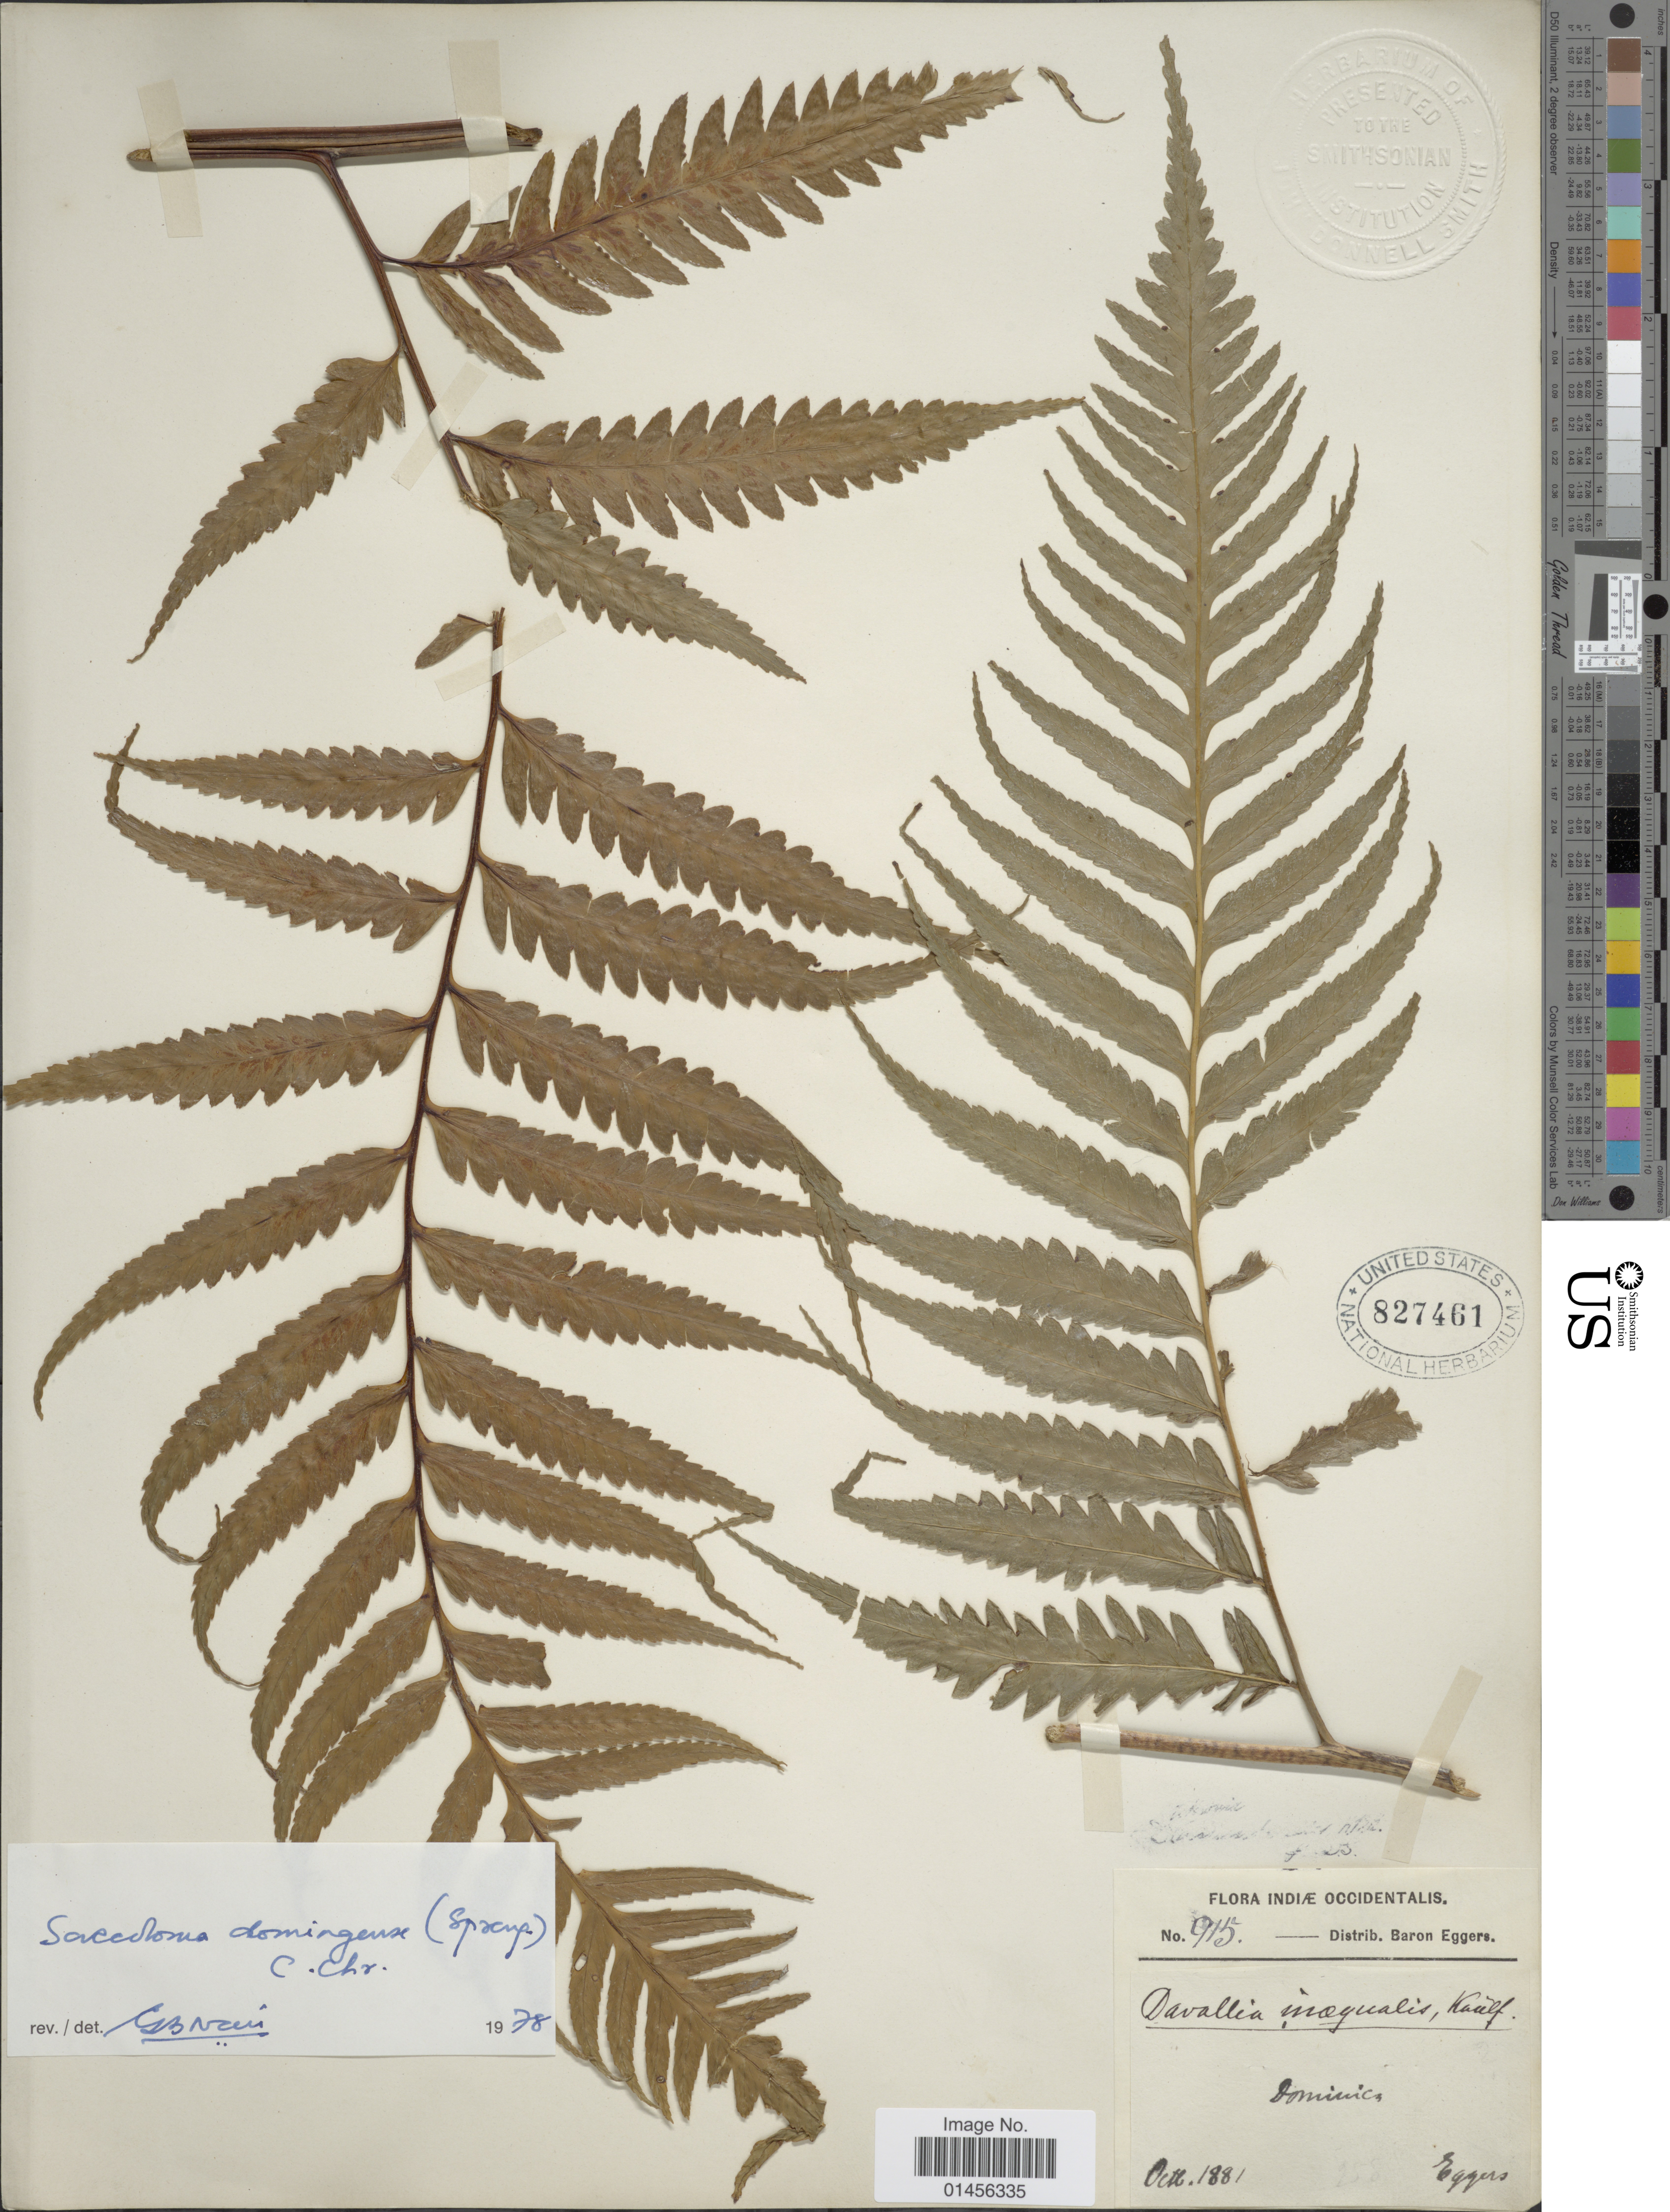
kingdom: Plantae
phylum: Tracheophyta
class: Polypodiopsida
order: Polypodiales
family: Saccolomataceae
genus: Saccoloma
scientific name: Saccoloma domingense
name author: (Spreng.) C. Chr.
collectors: -. Eggers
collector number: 915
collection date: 1881-10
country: Dominica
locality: Indiæ Occidentalis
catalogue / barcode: US 827461